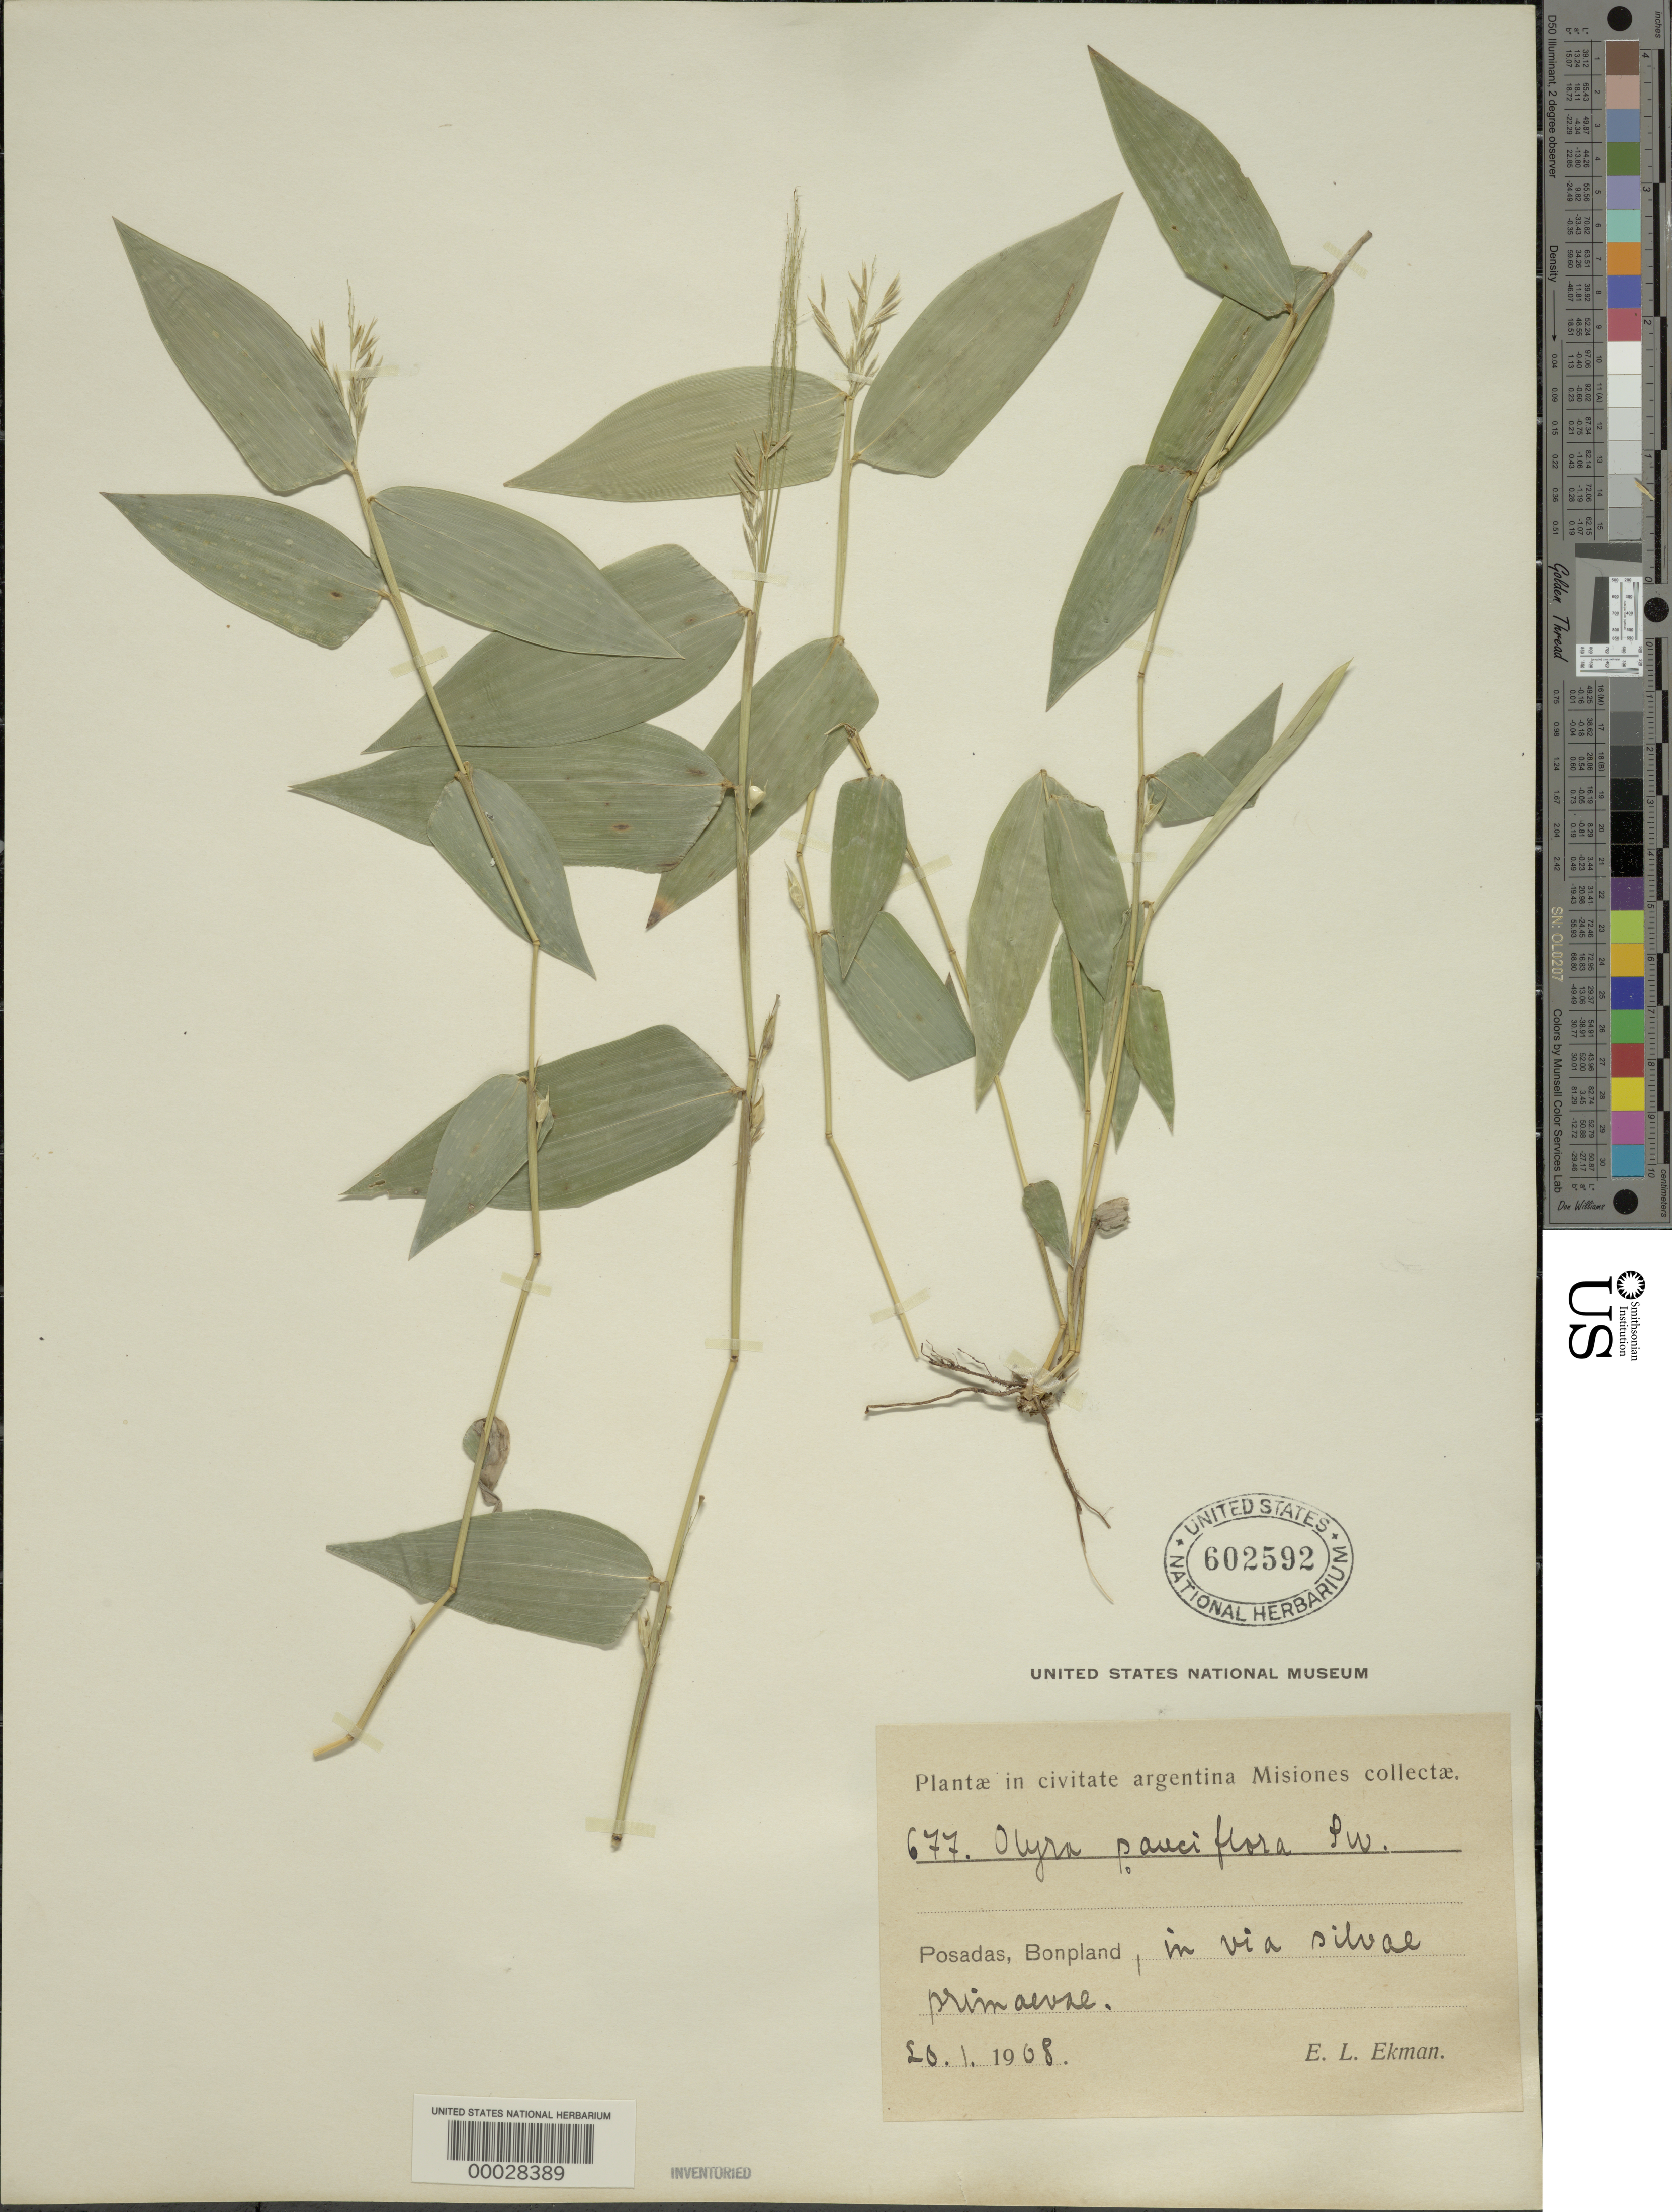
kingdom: Plantae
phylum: Tracheophyta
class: Liliopsida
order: Poales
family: Poaceae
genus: Lithachne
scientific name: Lithachne pauciflora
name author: (Sw.) P. Beauv.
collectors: E. L. Ekman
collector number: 677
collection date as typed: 20 Jan 1908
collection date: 1908-01-20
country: Argentina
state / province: Misiones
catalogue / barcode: US 602592